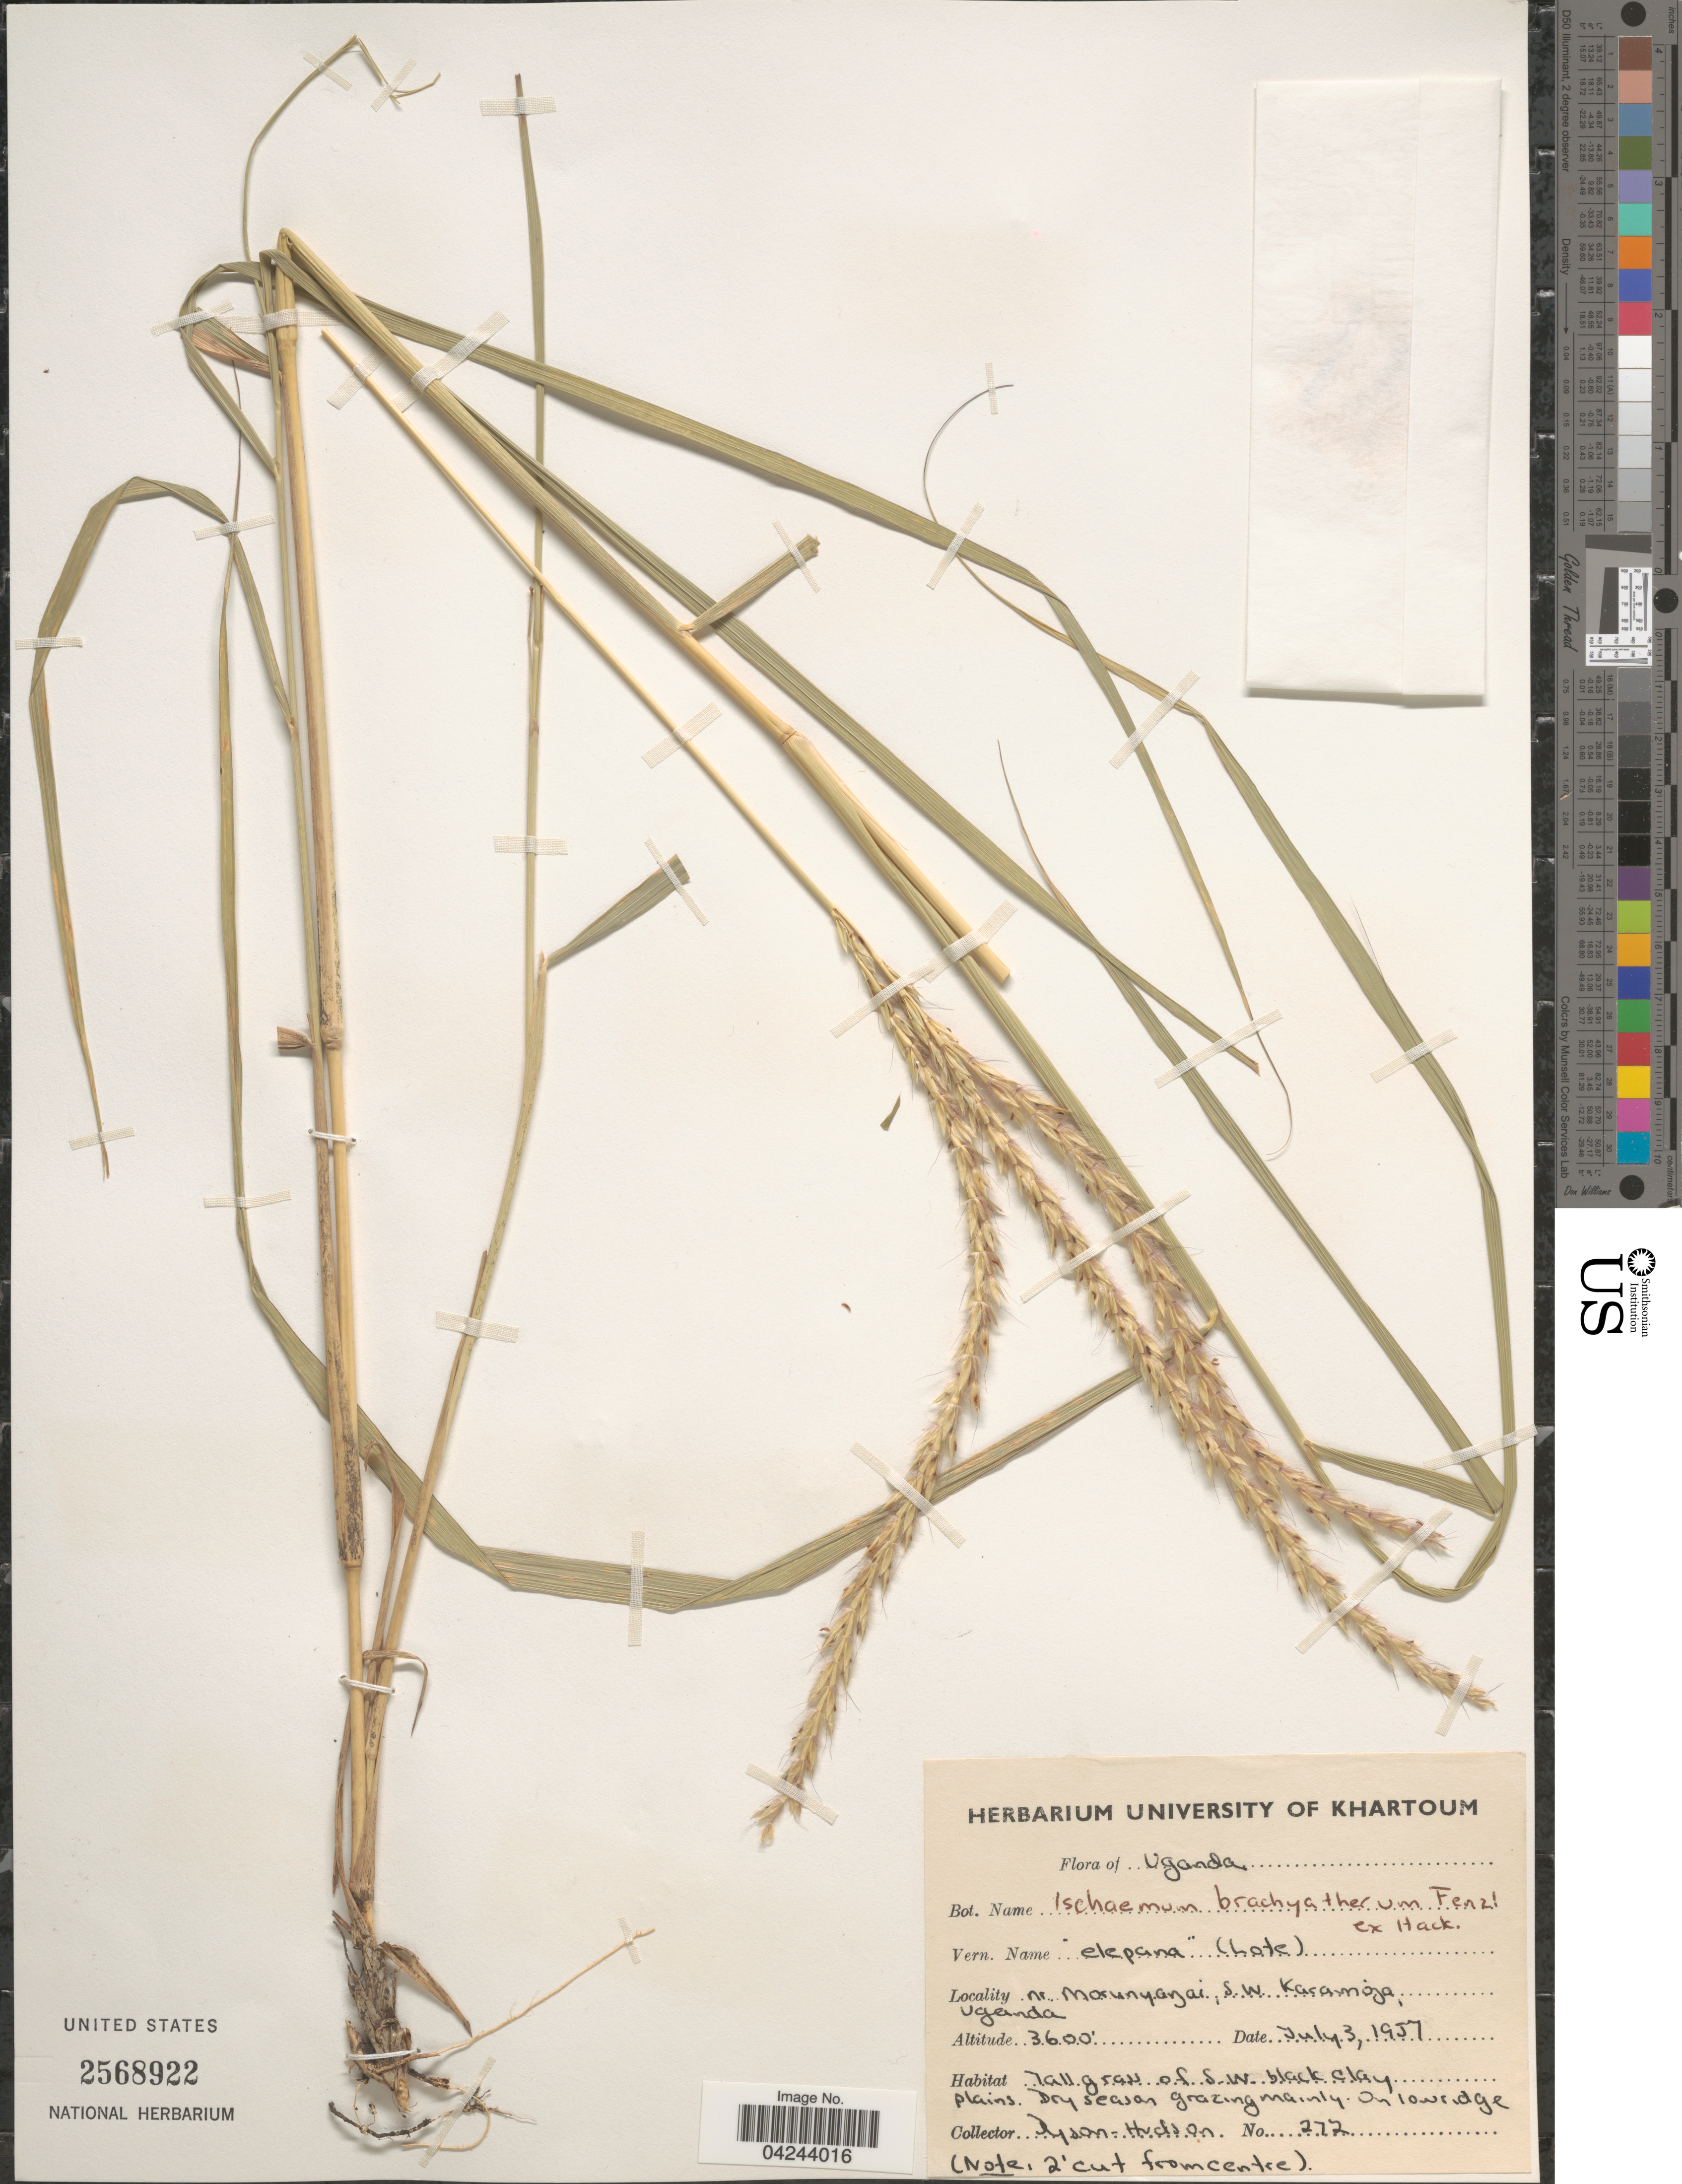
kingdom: Plantae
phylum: Tracheophyta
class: Liliopsida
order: Poales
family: Poaceae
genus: Ischaemum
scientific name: Ischaemum afrum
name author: (J.F. Gmel.) Dandy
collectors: Dyson-Hudson, --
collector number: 272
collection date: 1957-07-03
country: Uganda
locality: Nr. Morunyangai, S.W. Karamoja.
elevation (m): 1097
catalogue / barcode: US 2568922